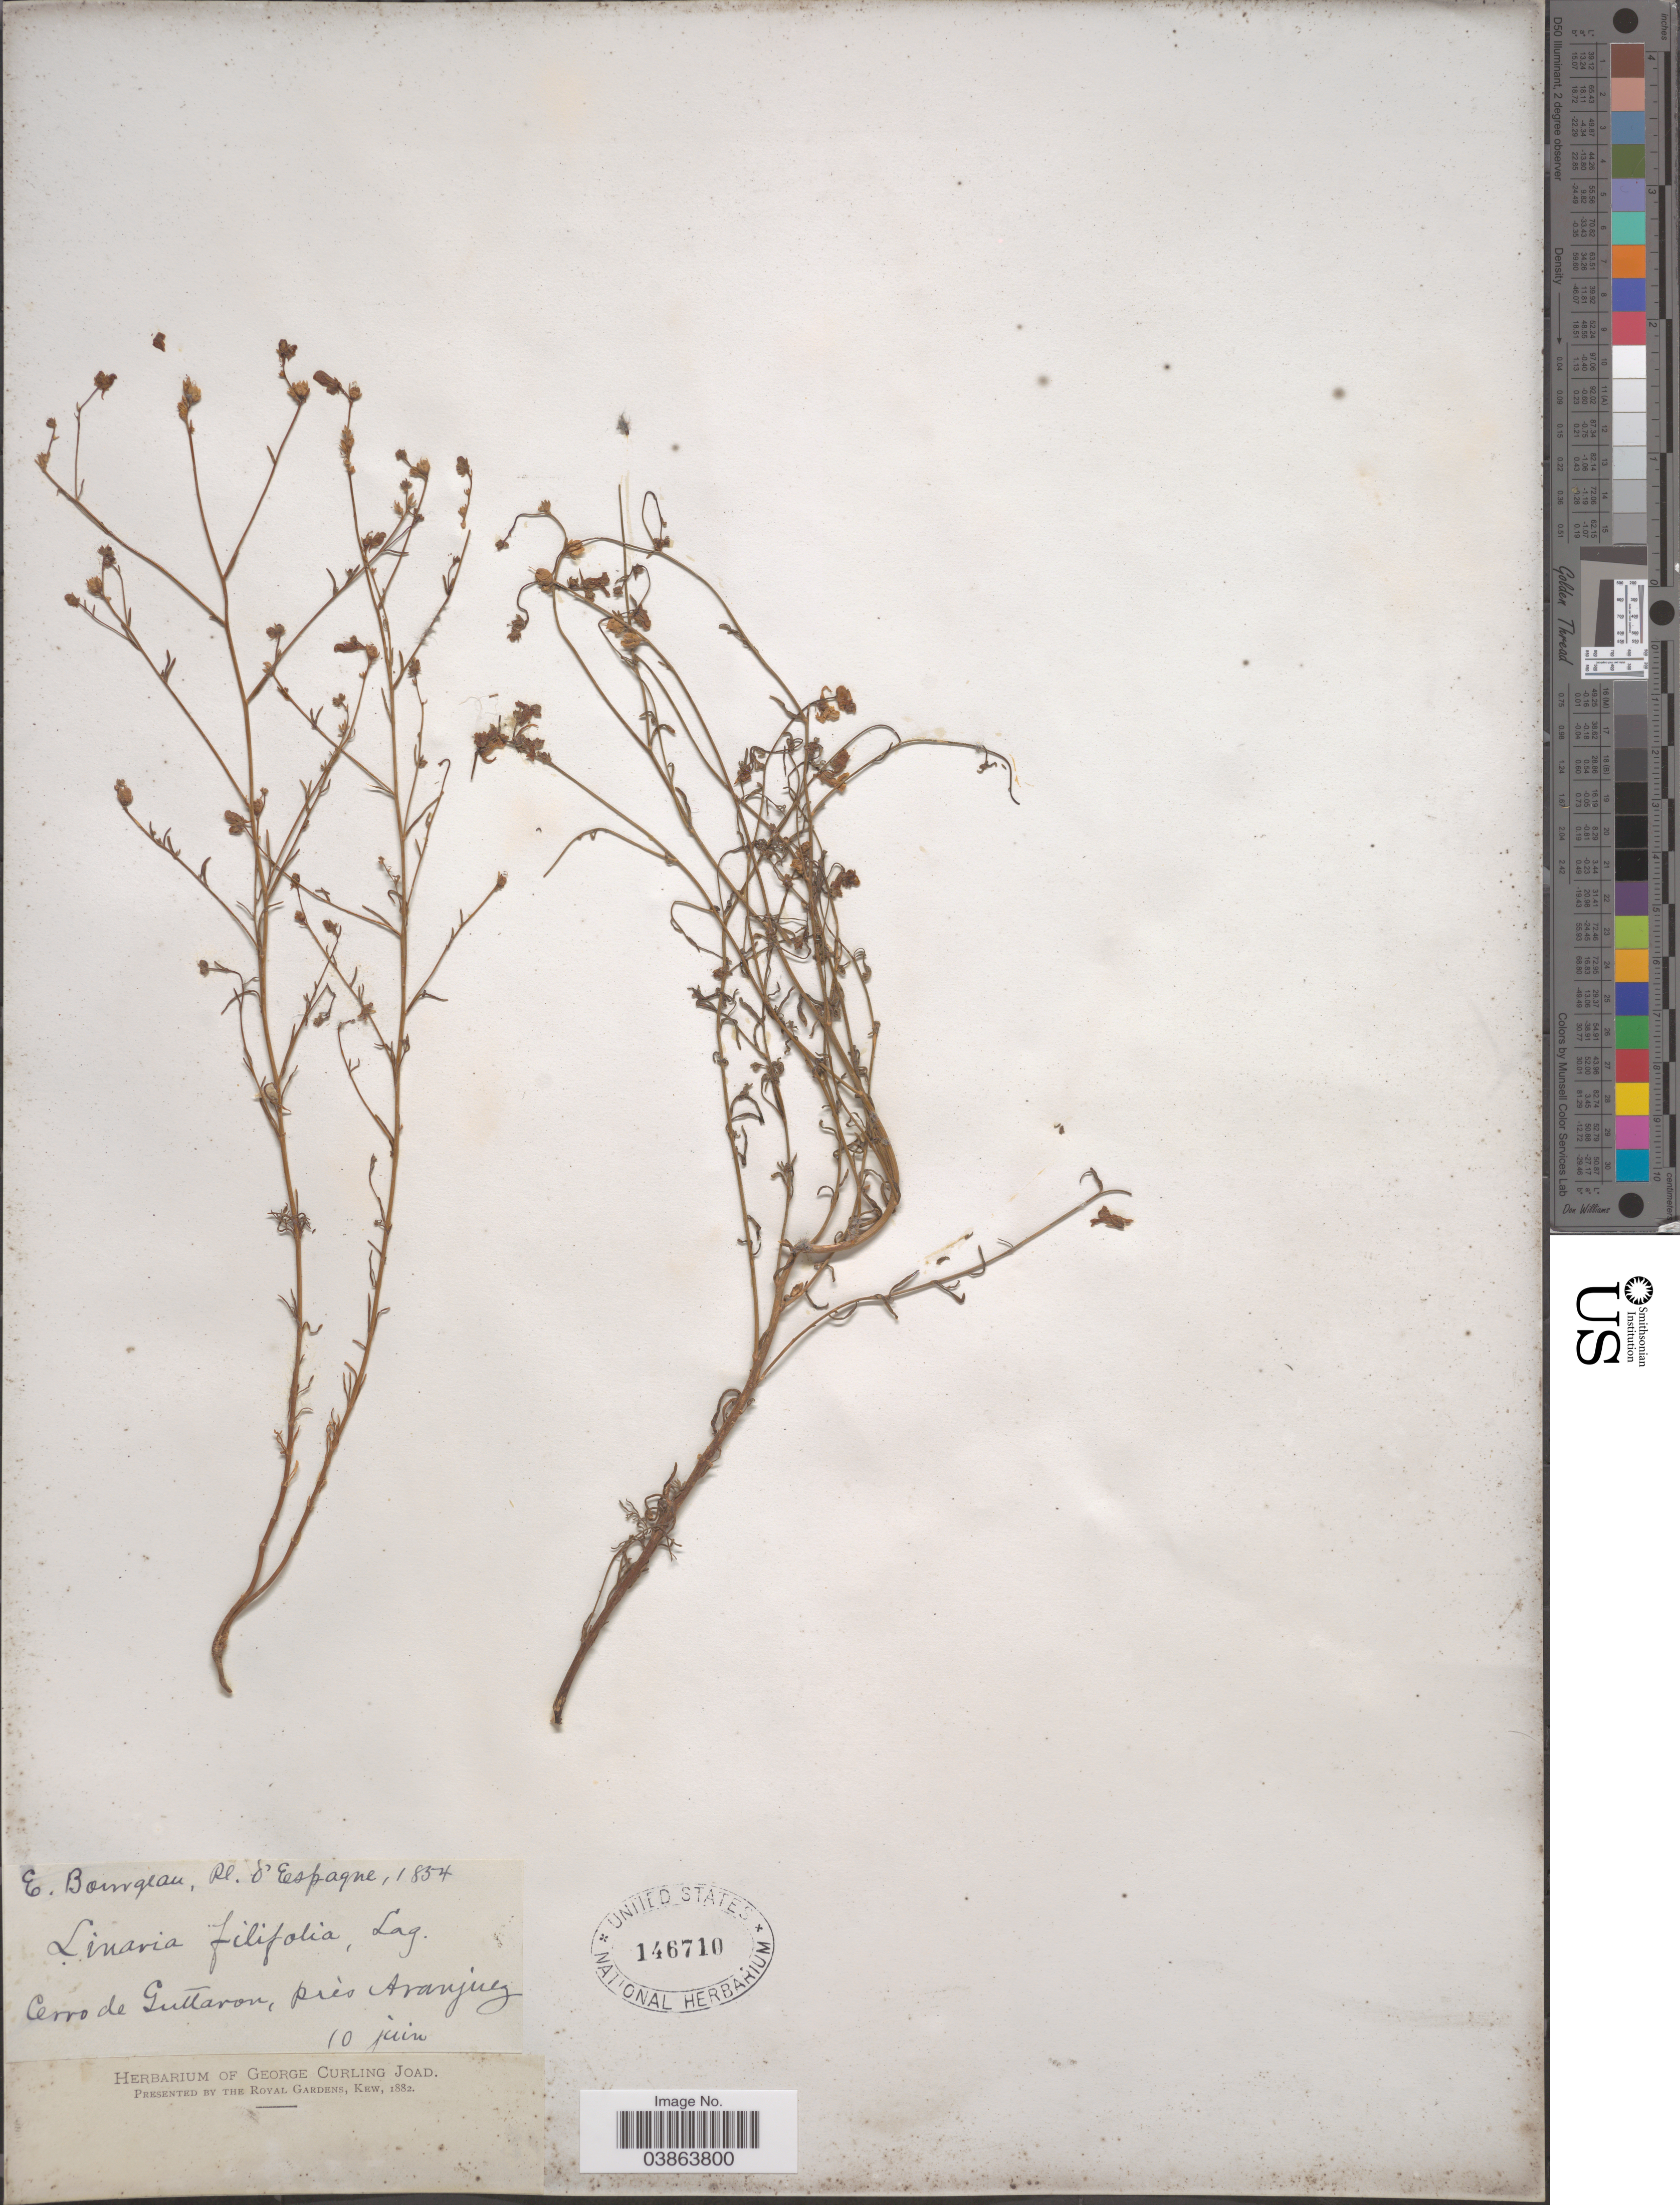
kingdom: Plantae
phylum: Tracheophyta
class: Magnoliopsida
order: Lamiales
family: Plantaginaceae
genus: Linaria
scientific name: Linaria filifolia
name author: Lag.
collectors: E. Bourgeau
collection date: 1854-06-10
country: Spain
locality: Cerro de Guttaron, près Aranjuez.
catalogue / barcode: US 146710